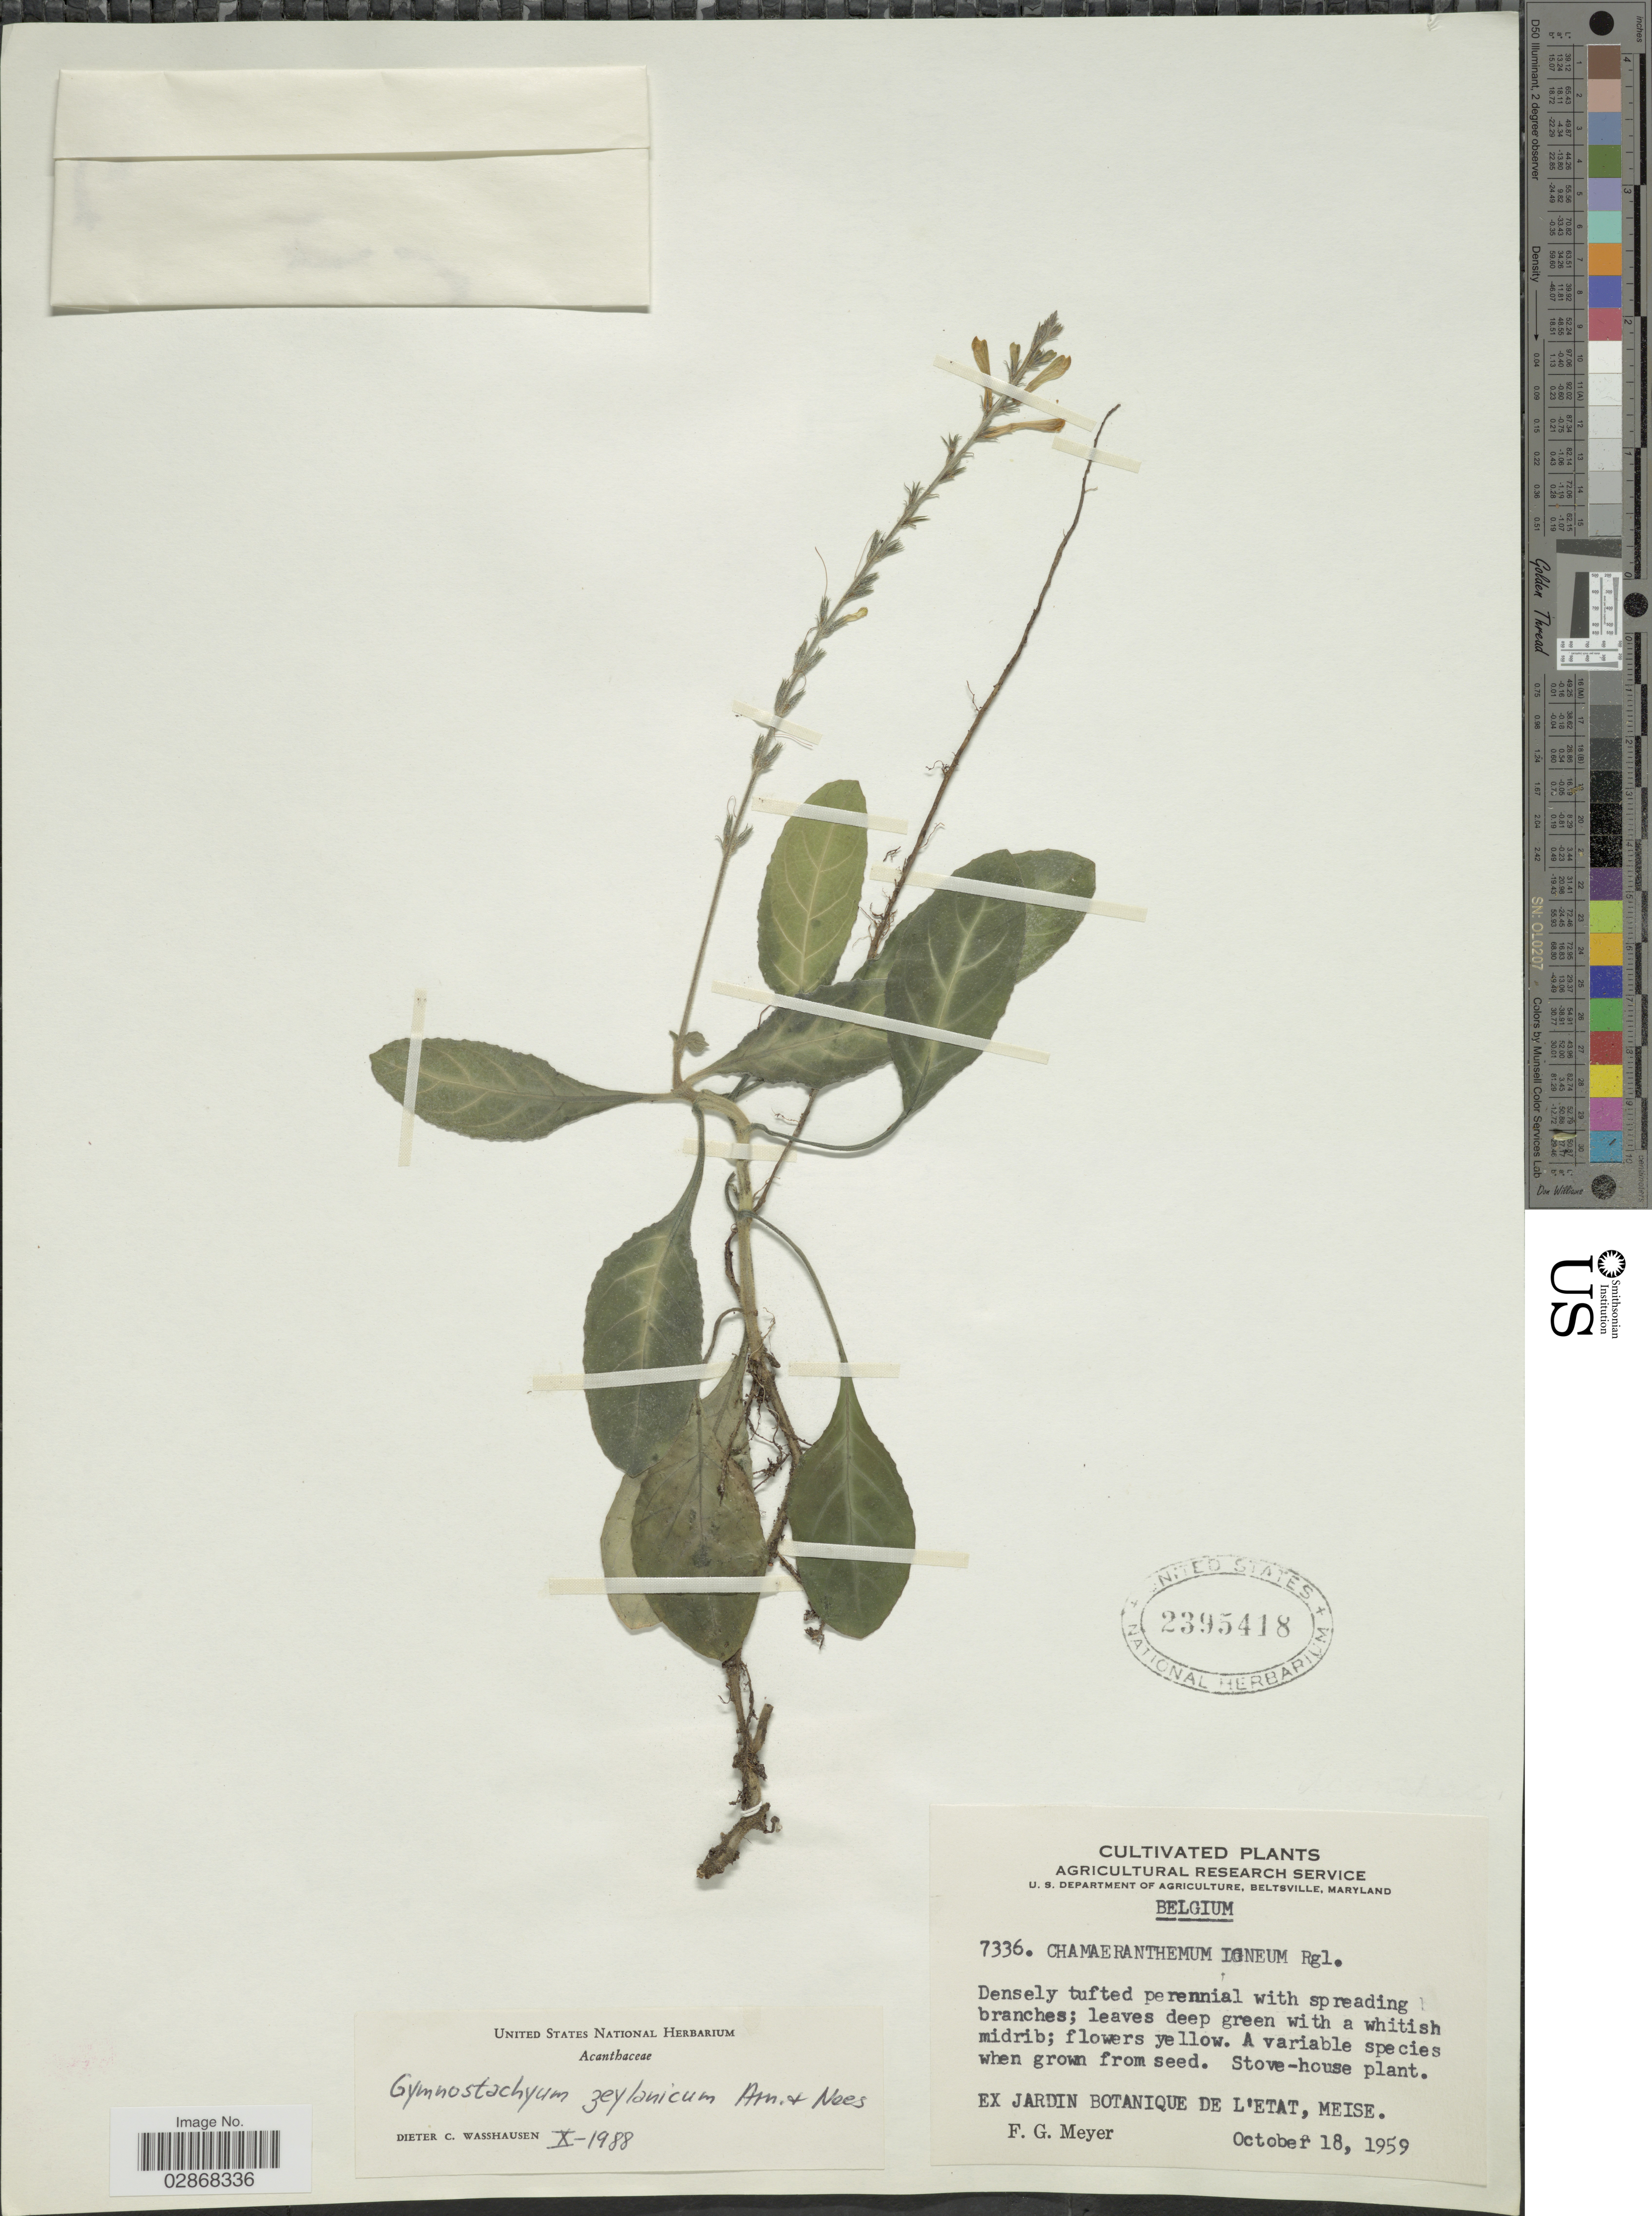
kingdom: Plantae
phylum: Tracheophyta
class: Magnoliopsida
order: Lamiales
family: Acanthaceae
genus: Gymnostachyum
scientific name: Gymnostachyum ceylanicum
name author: Arn. & Nees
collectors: F. G. Meyer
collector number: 7336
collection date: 1959-10-18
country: Belgium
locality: Ex Jardin Botanique de L'etat, Meise.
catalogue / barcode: US 2395418